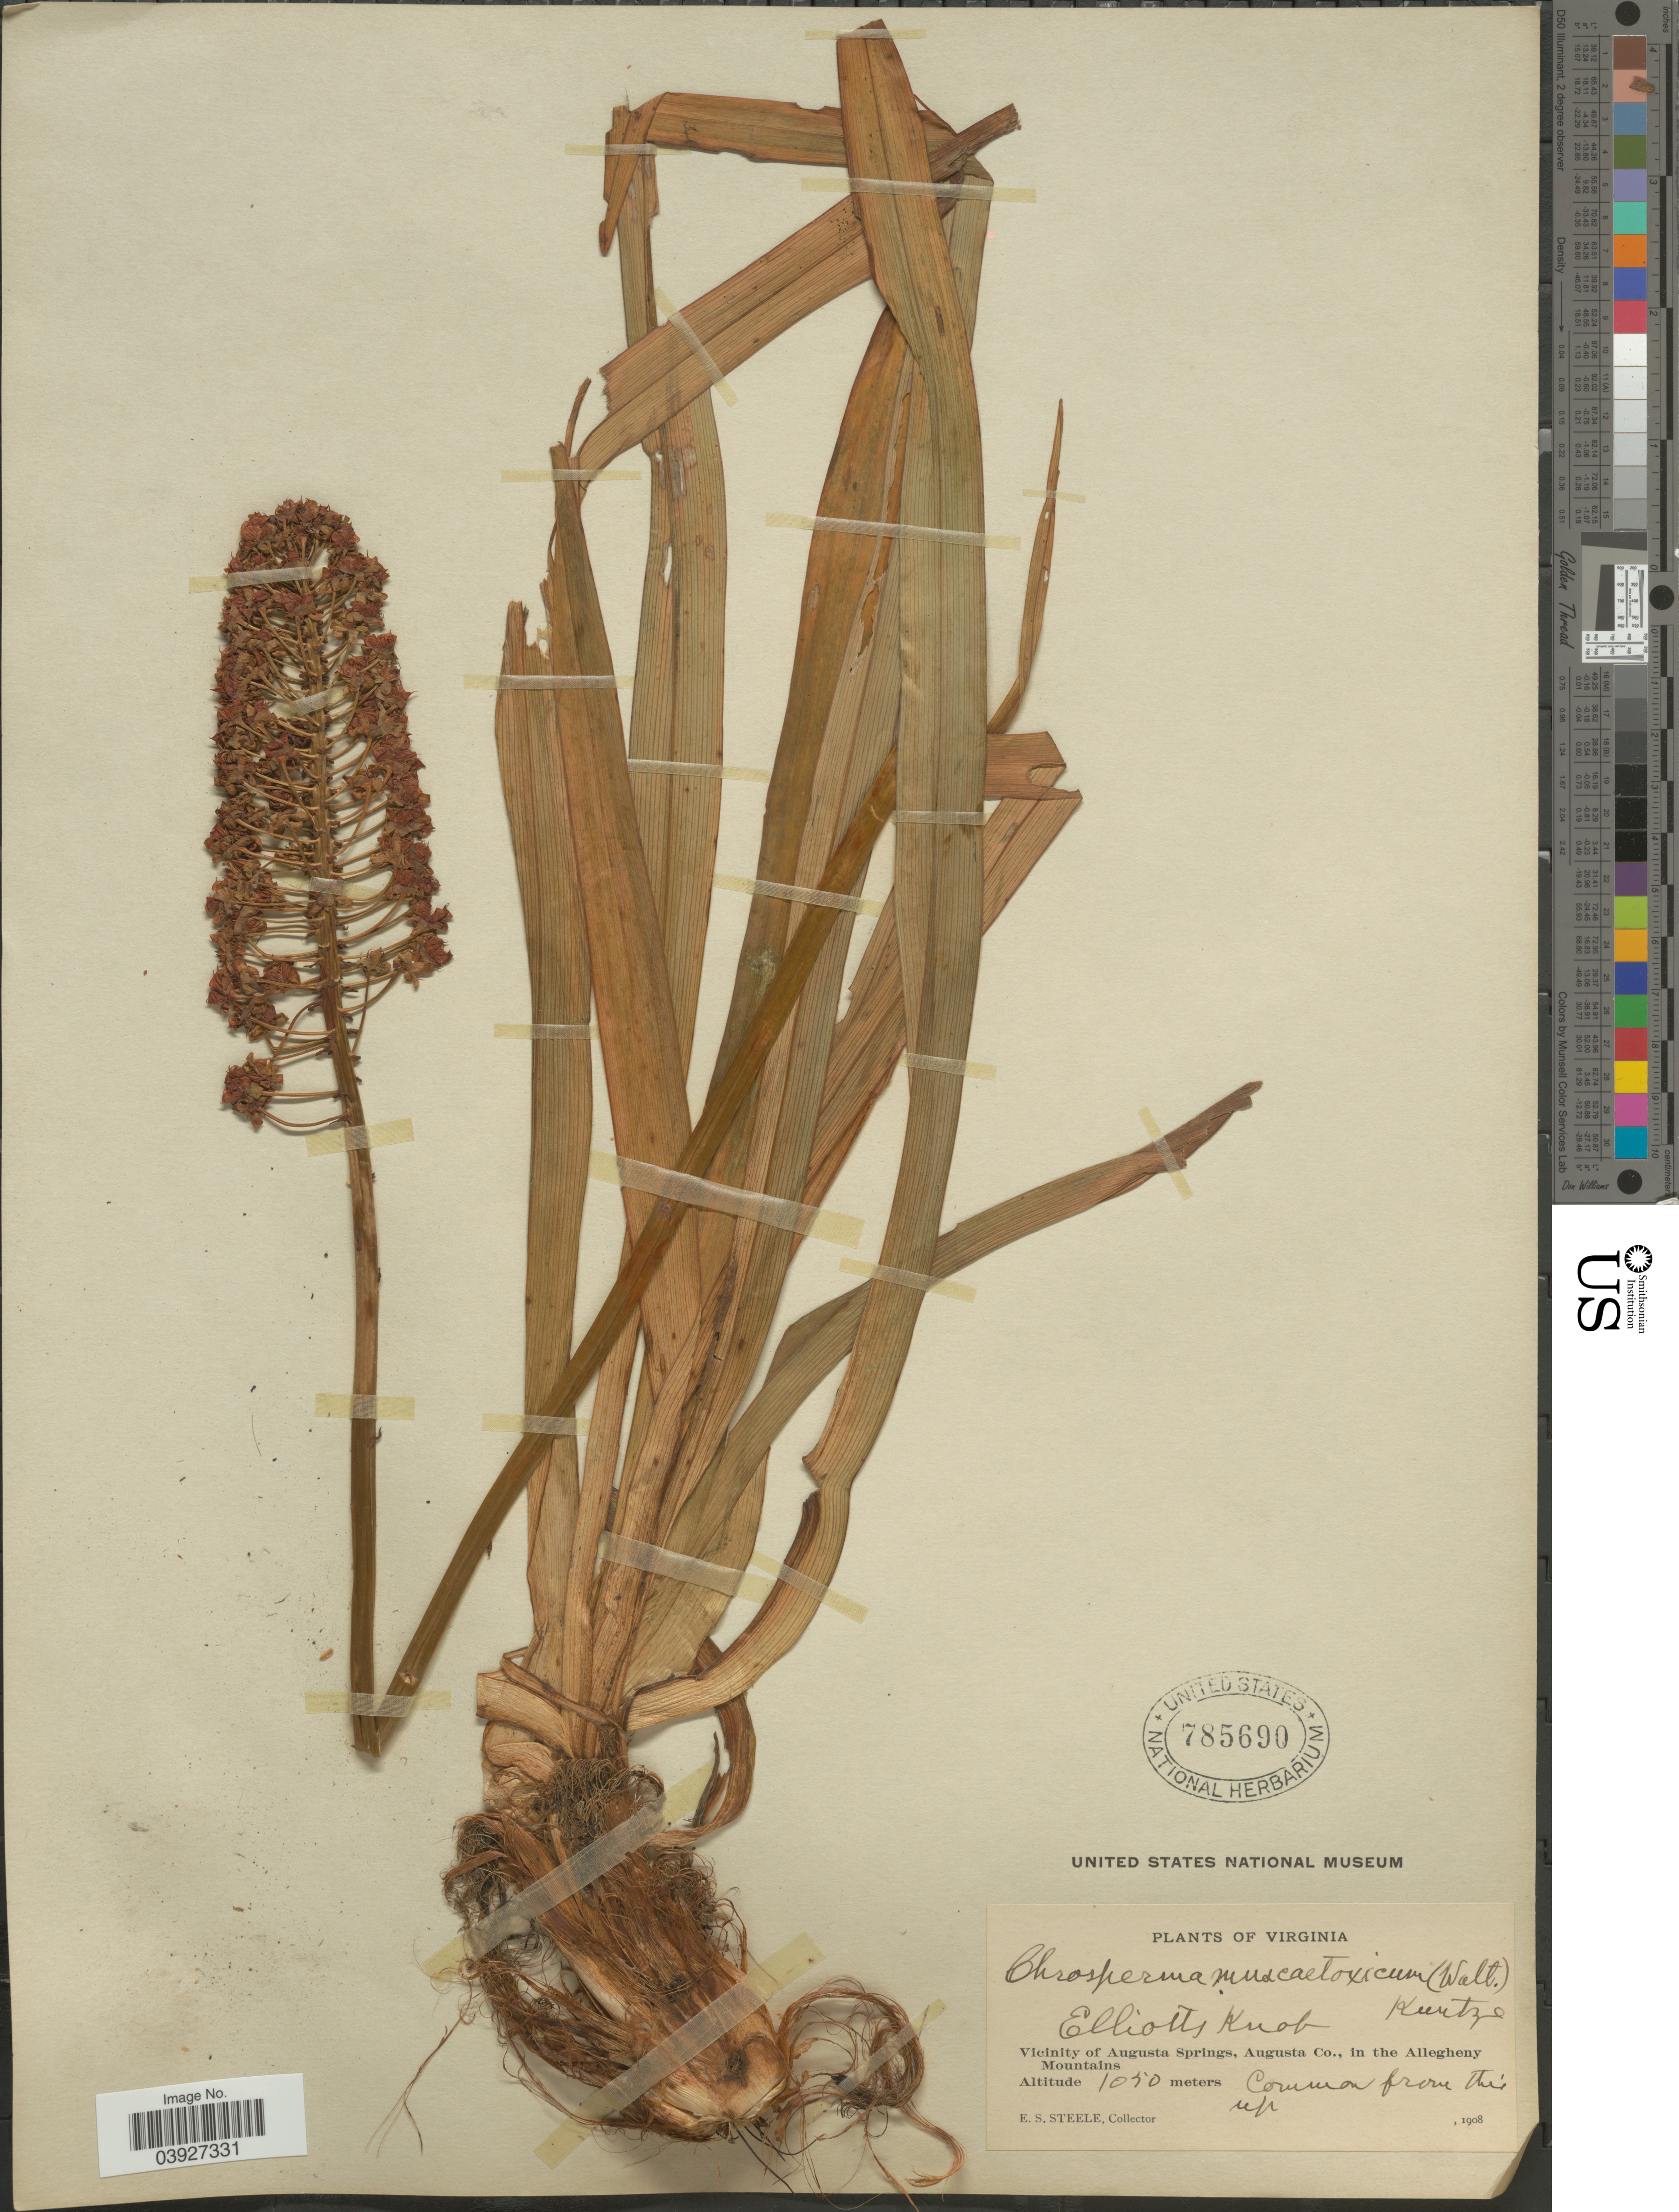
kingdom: Plantae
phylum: Tracheophyta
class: Liliopsida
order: Liliales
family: Melanthiaceae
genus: Amianthium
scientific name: Amianthium muscitoxicum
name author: (Walter) A. Gray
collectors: E. Steele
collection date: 1908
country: United States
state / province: Virginia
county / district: Augusta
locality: Elliotts Knob. Vicinity of Augusta Springs, Augusta Co., in the Allegheny Mountains.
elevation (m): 1050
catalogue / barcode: US 785690